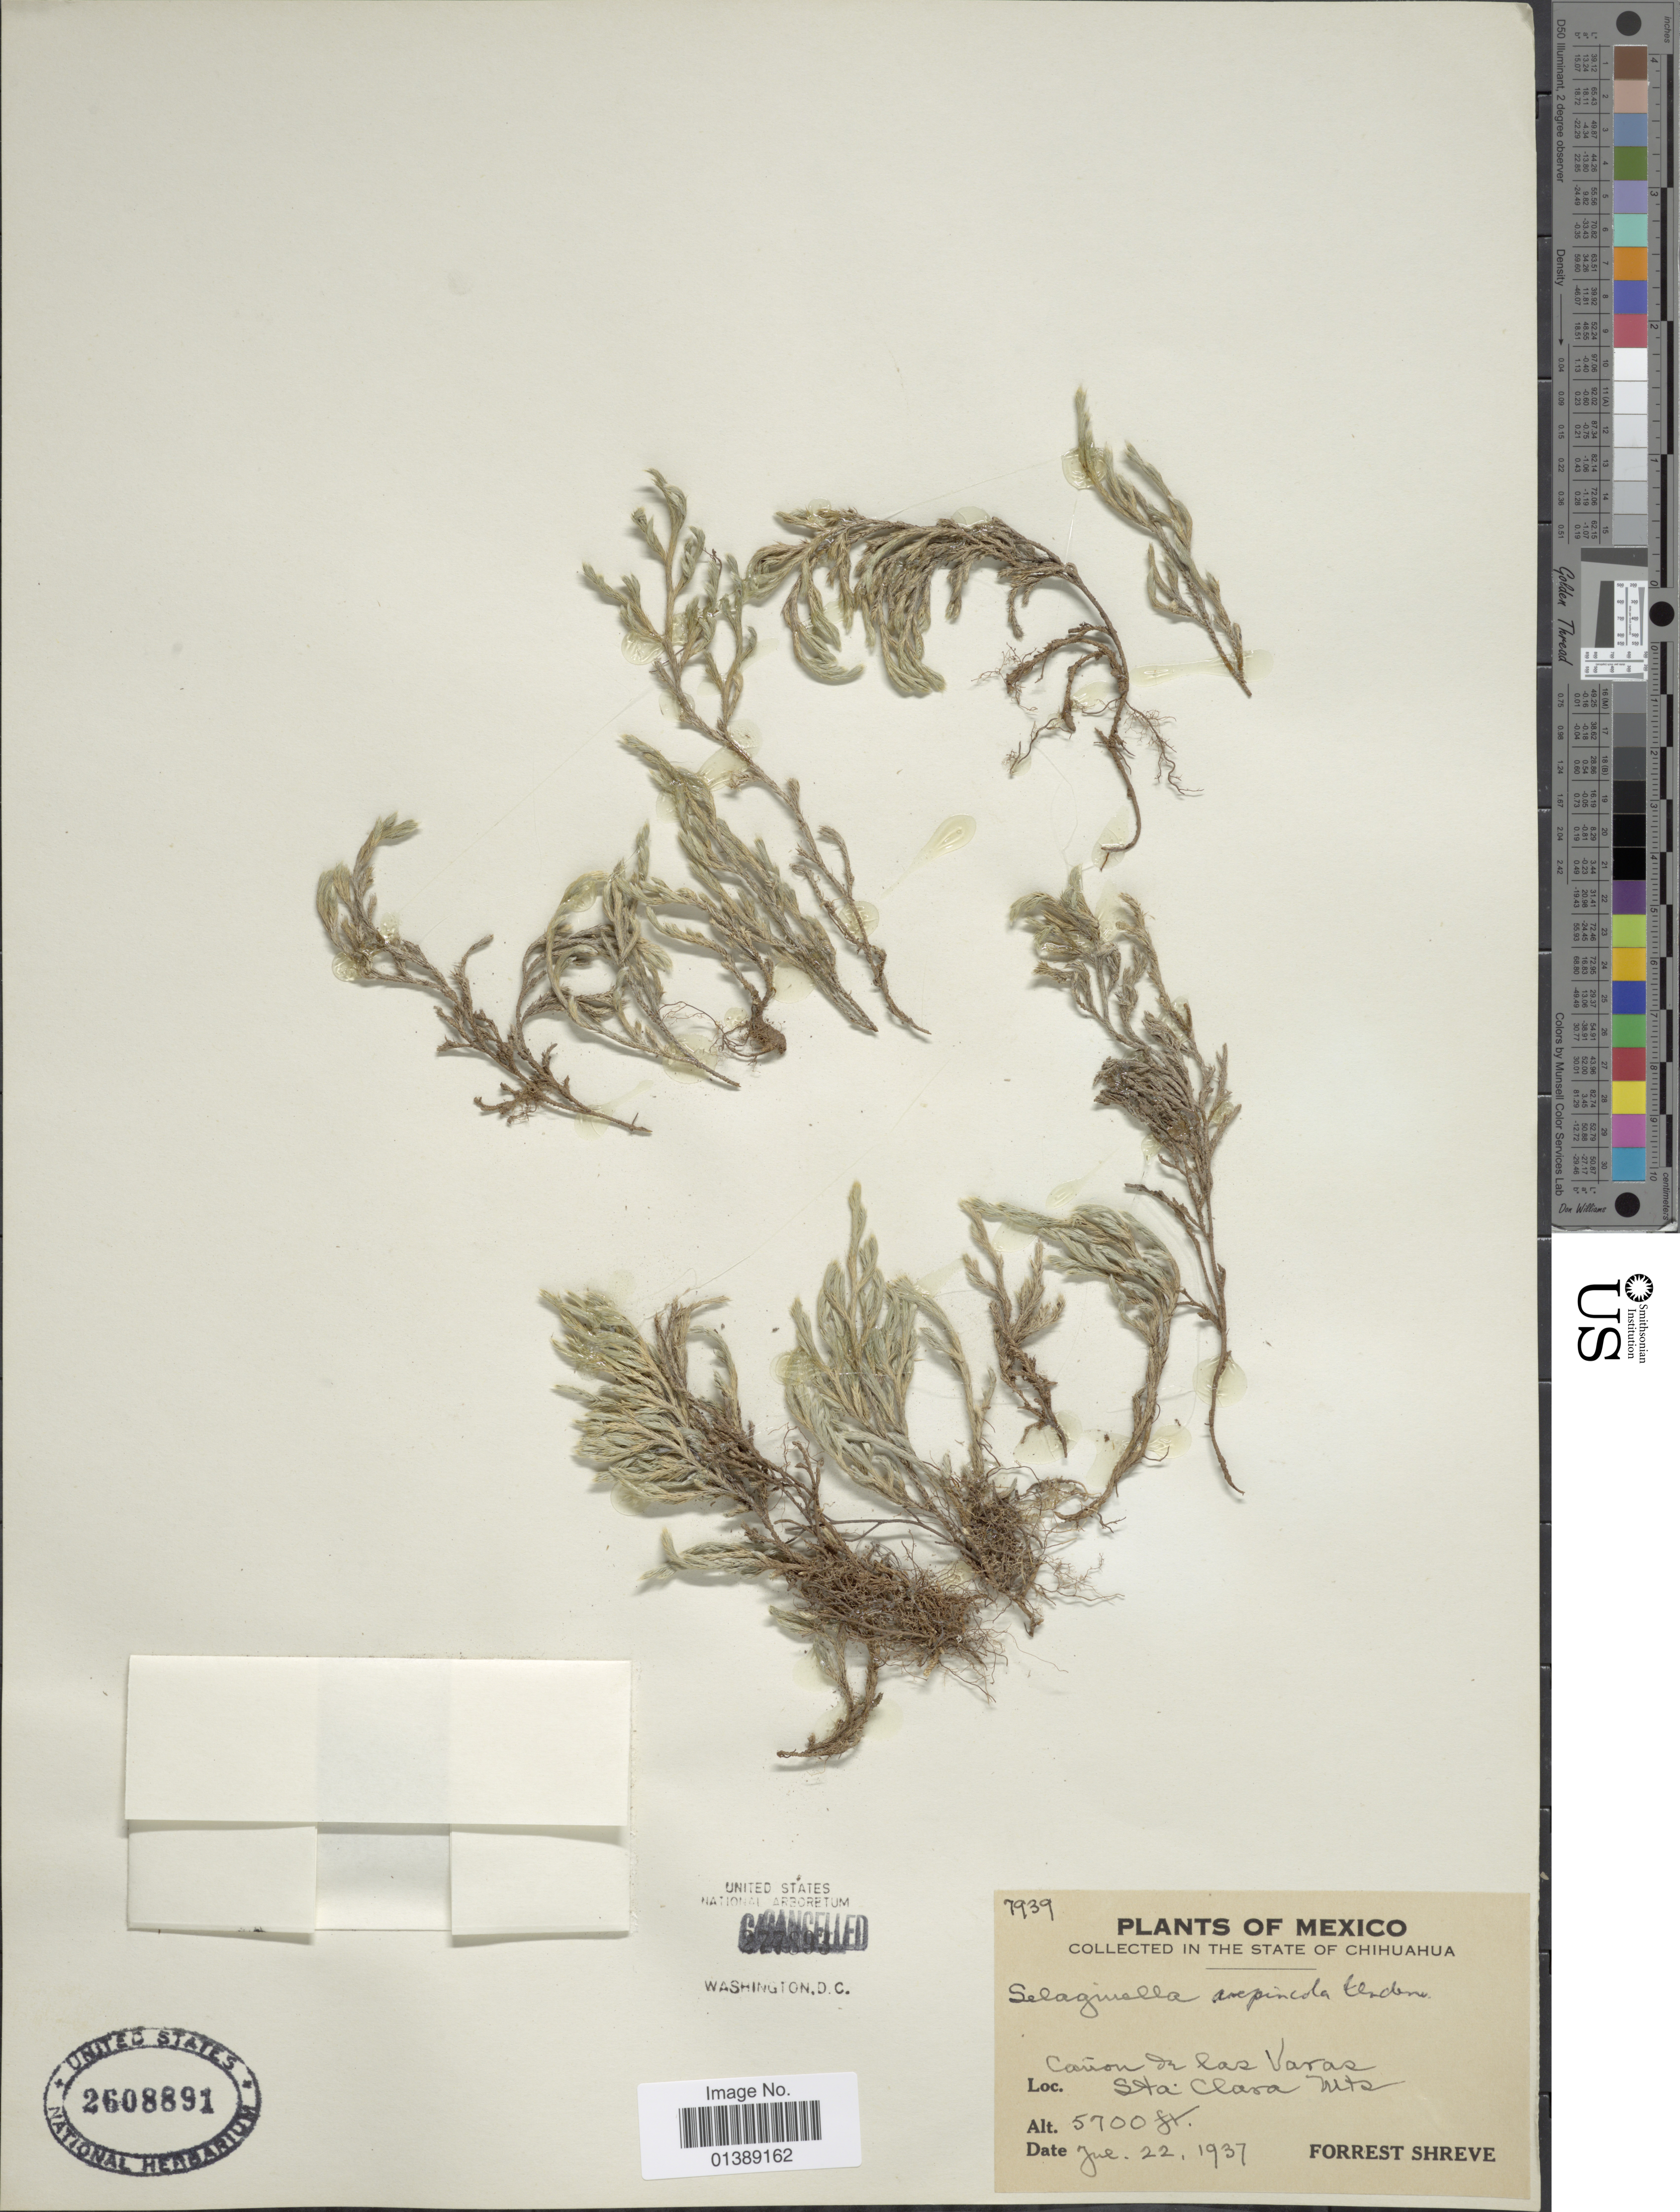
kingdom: Plantae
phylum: Tracheophyta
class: Lycopodiopsida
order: Selaginellales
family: Selaginellaceae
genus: Selaginella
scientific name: Selaginella rupincola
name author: Underw.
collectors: F. Shreve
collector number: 7939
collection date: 1937-07-22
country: Mexico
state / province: Chihuahua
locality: Cañon de las Varas Sta Clara Mts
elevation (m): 1737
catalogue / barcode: US 2608891